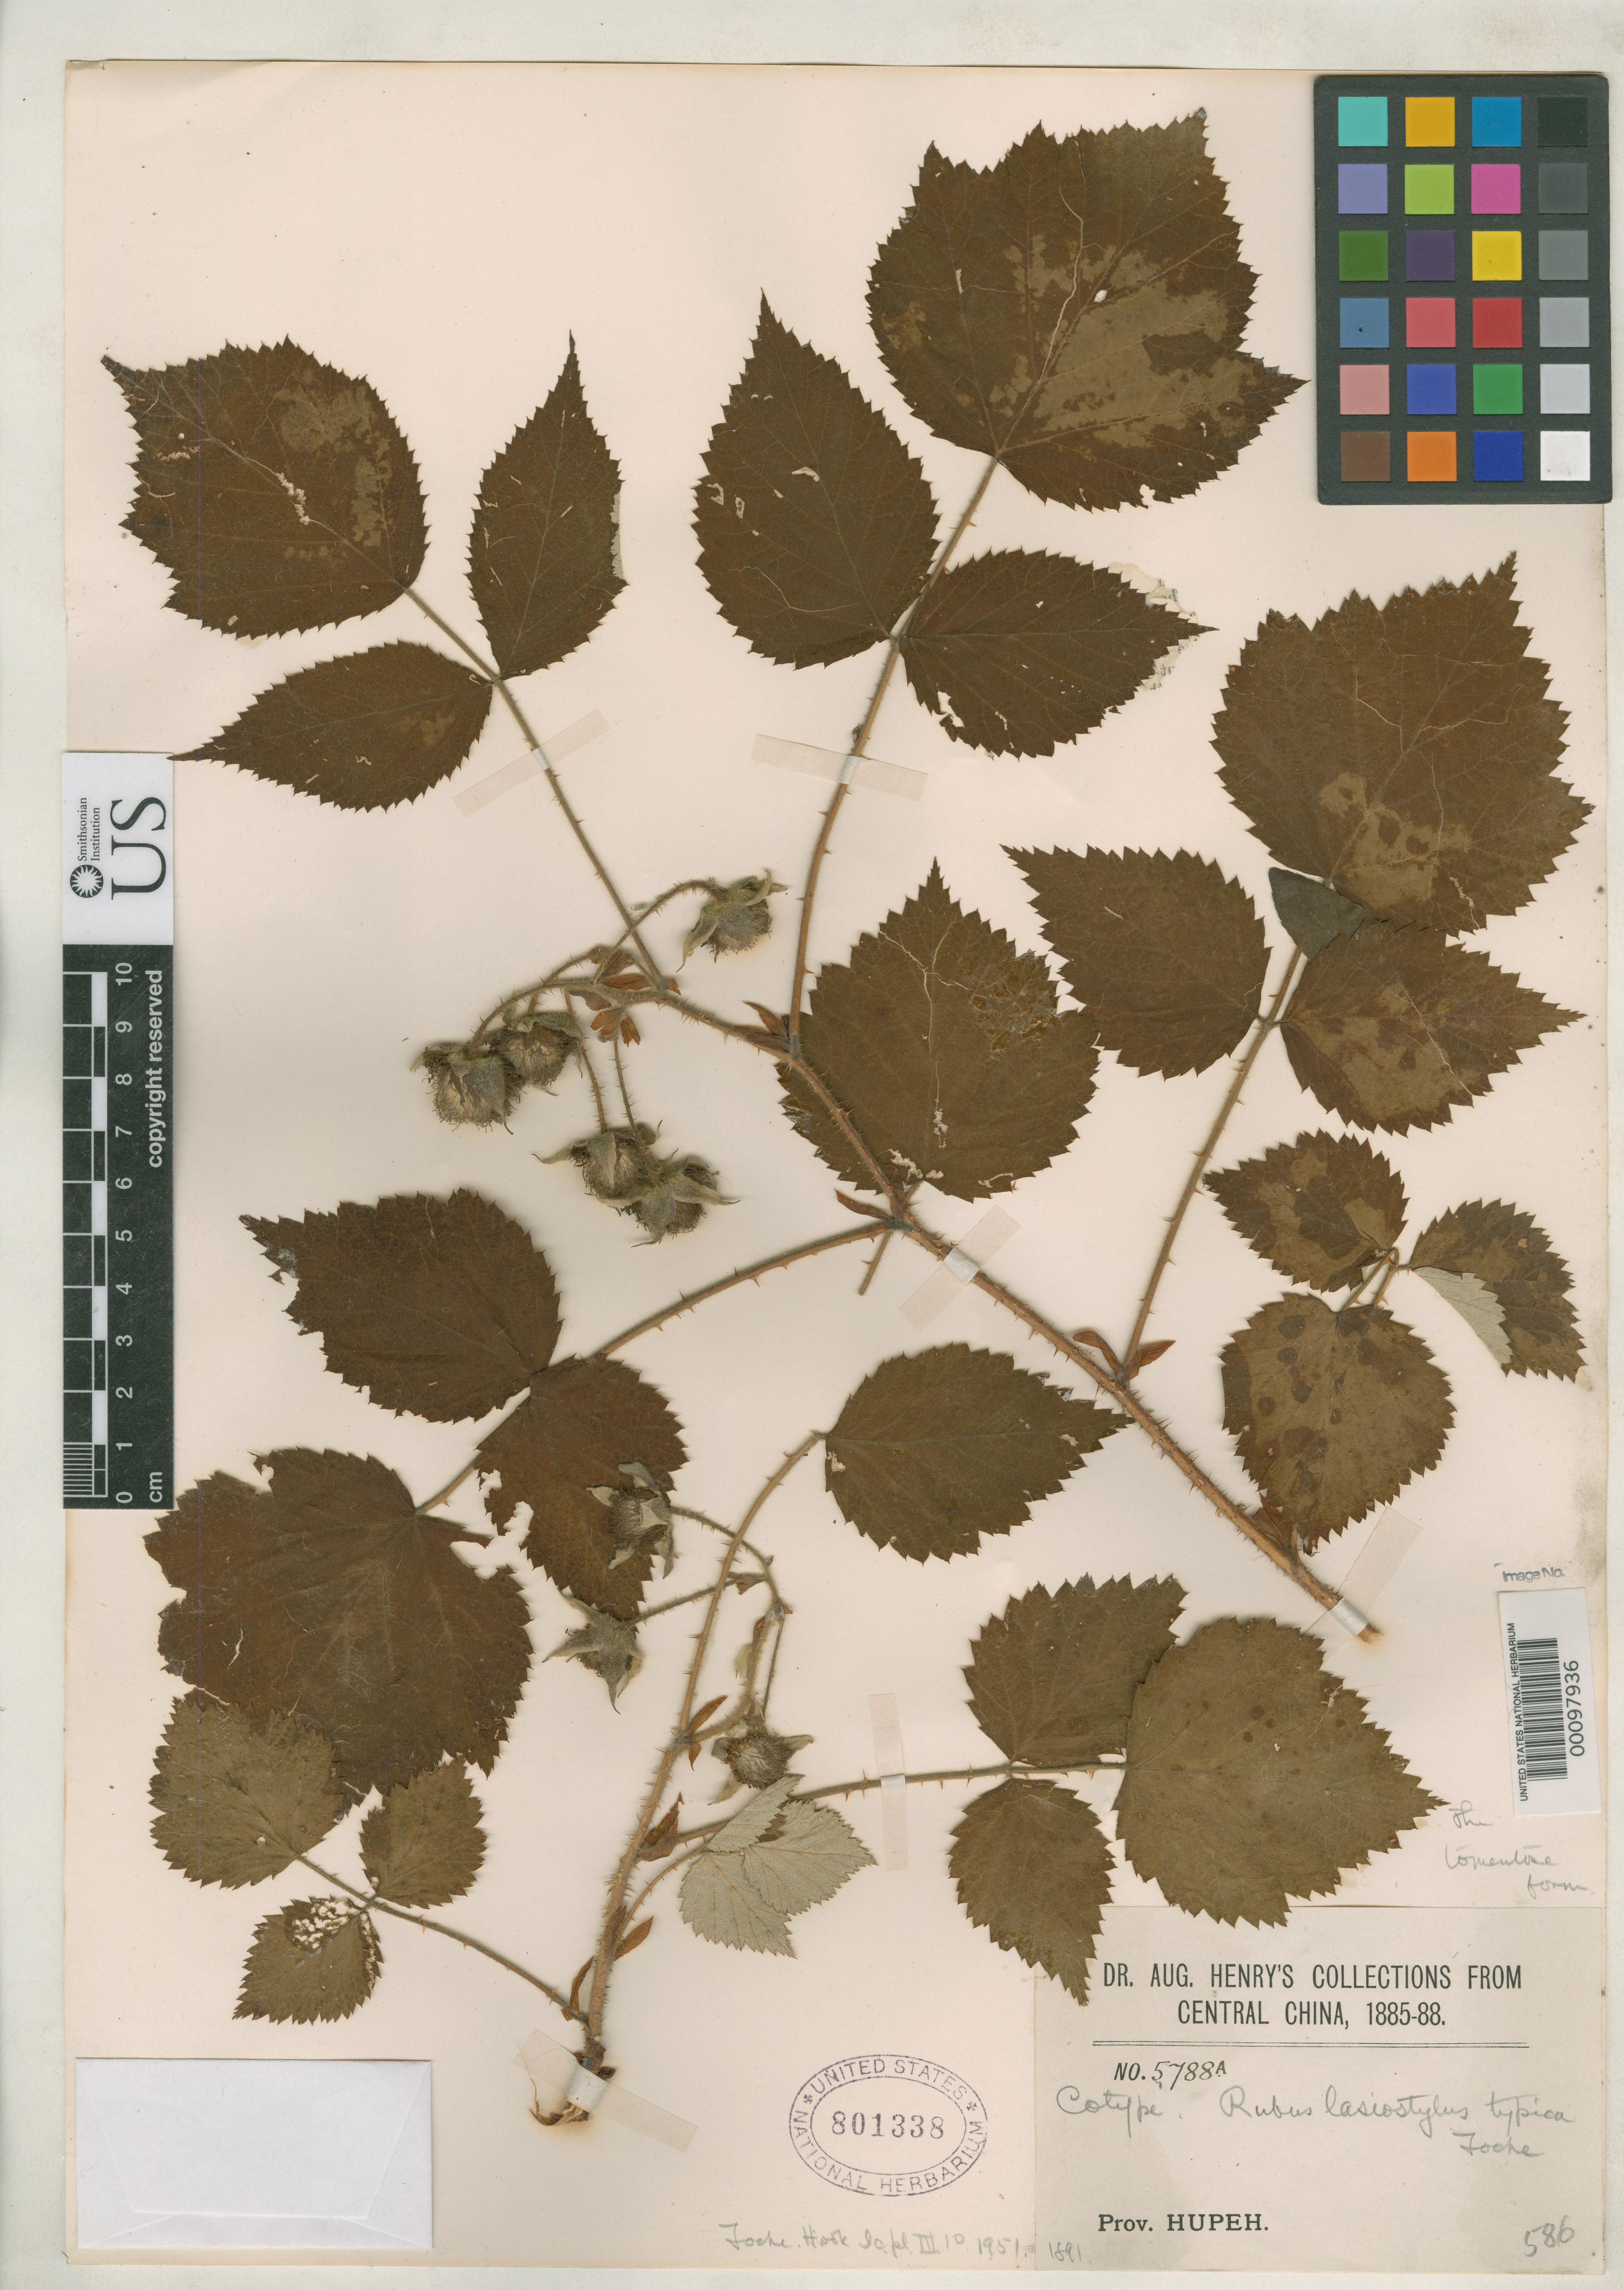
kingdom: Plantae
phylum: Tracheophyta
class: Magnoliopsida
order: Rosales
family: Rosaceae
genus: Rubus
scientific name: Rubus lasiostylus f. tomentosa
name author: Focke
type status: Isotype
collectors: A. Henry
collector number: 5788 A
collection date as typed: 1885 to -- --- 1888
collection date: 1885/1888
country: China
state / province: Hubei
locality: District Patung.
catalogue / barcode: US 801338